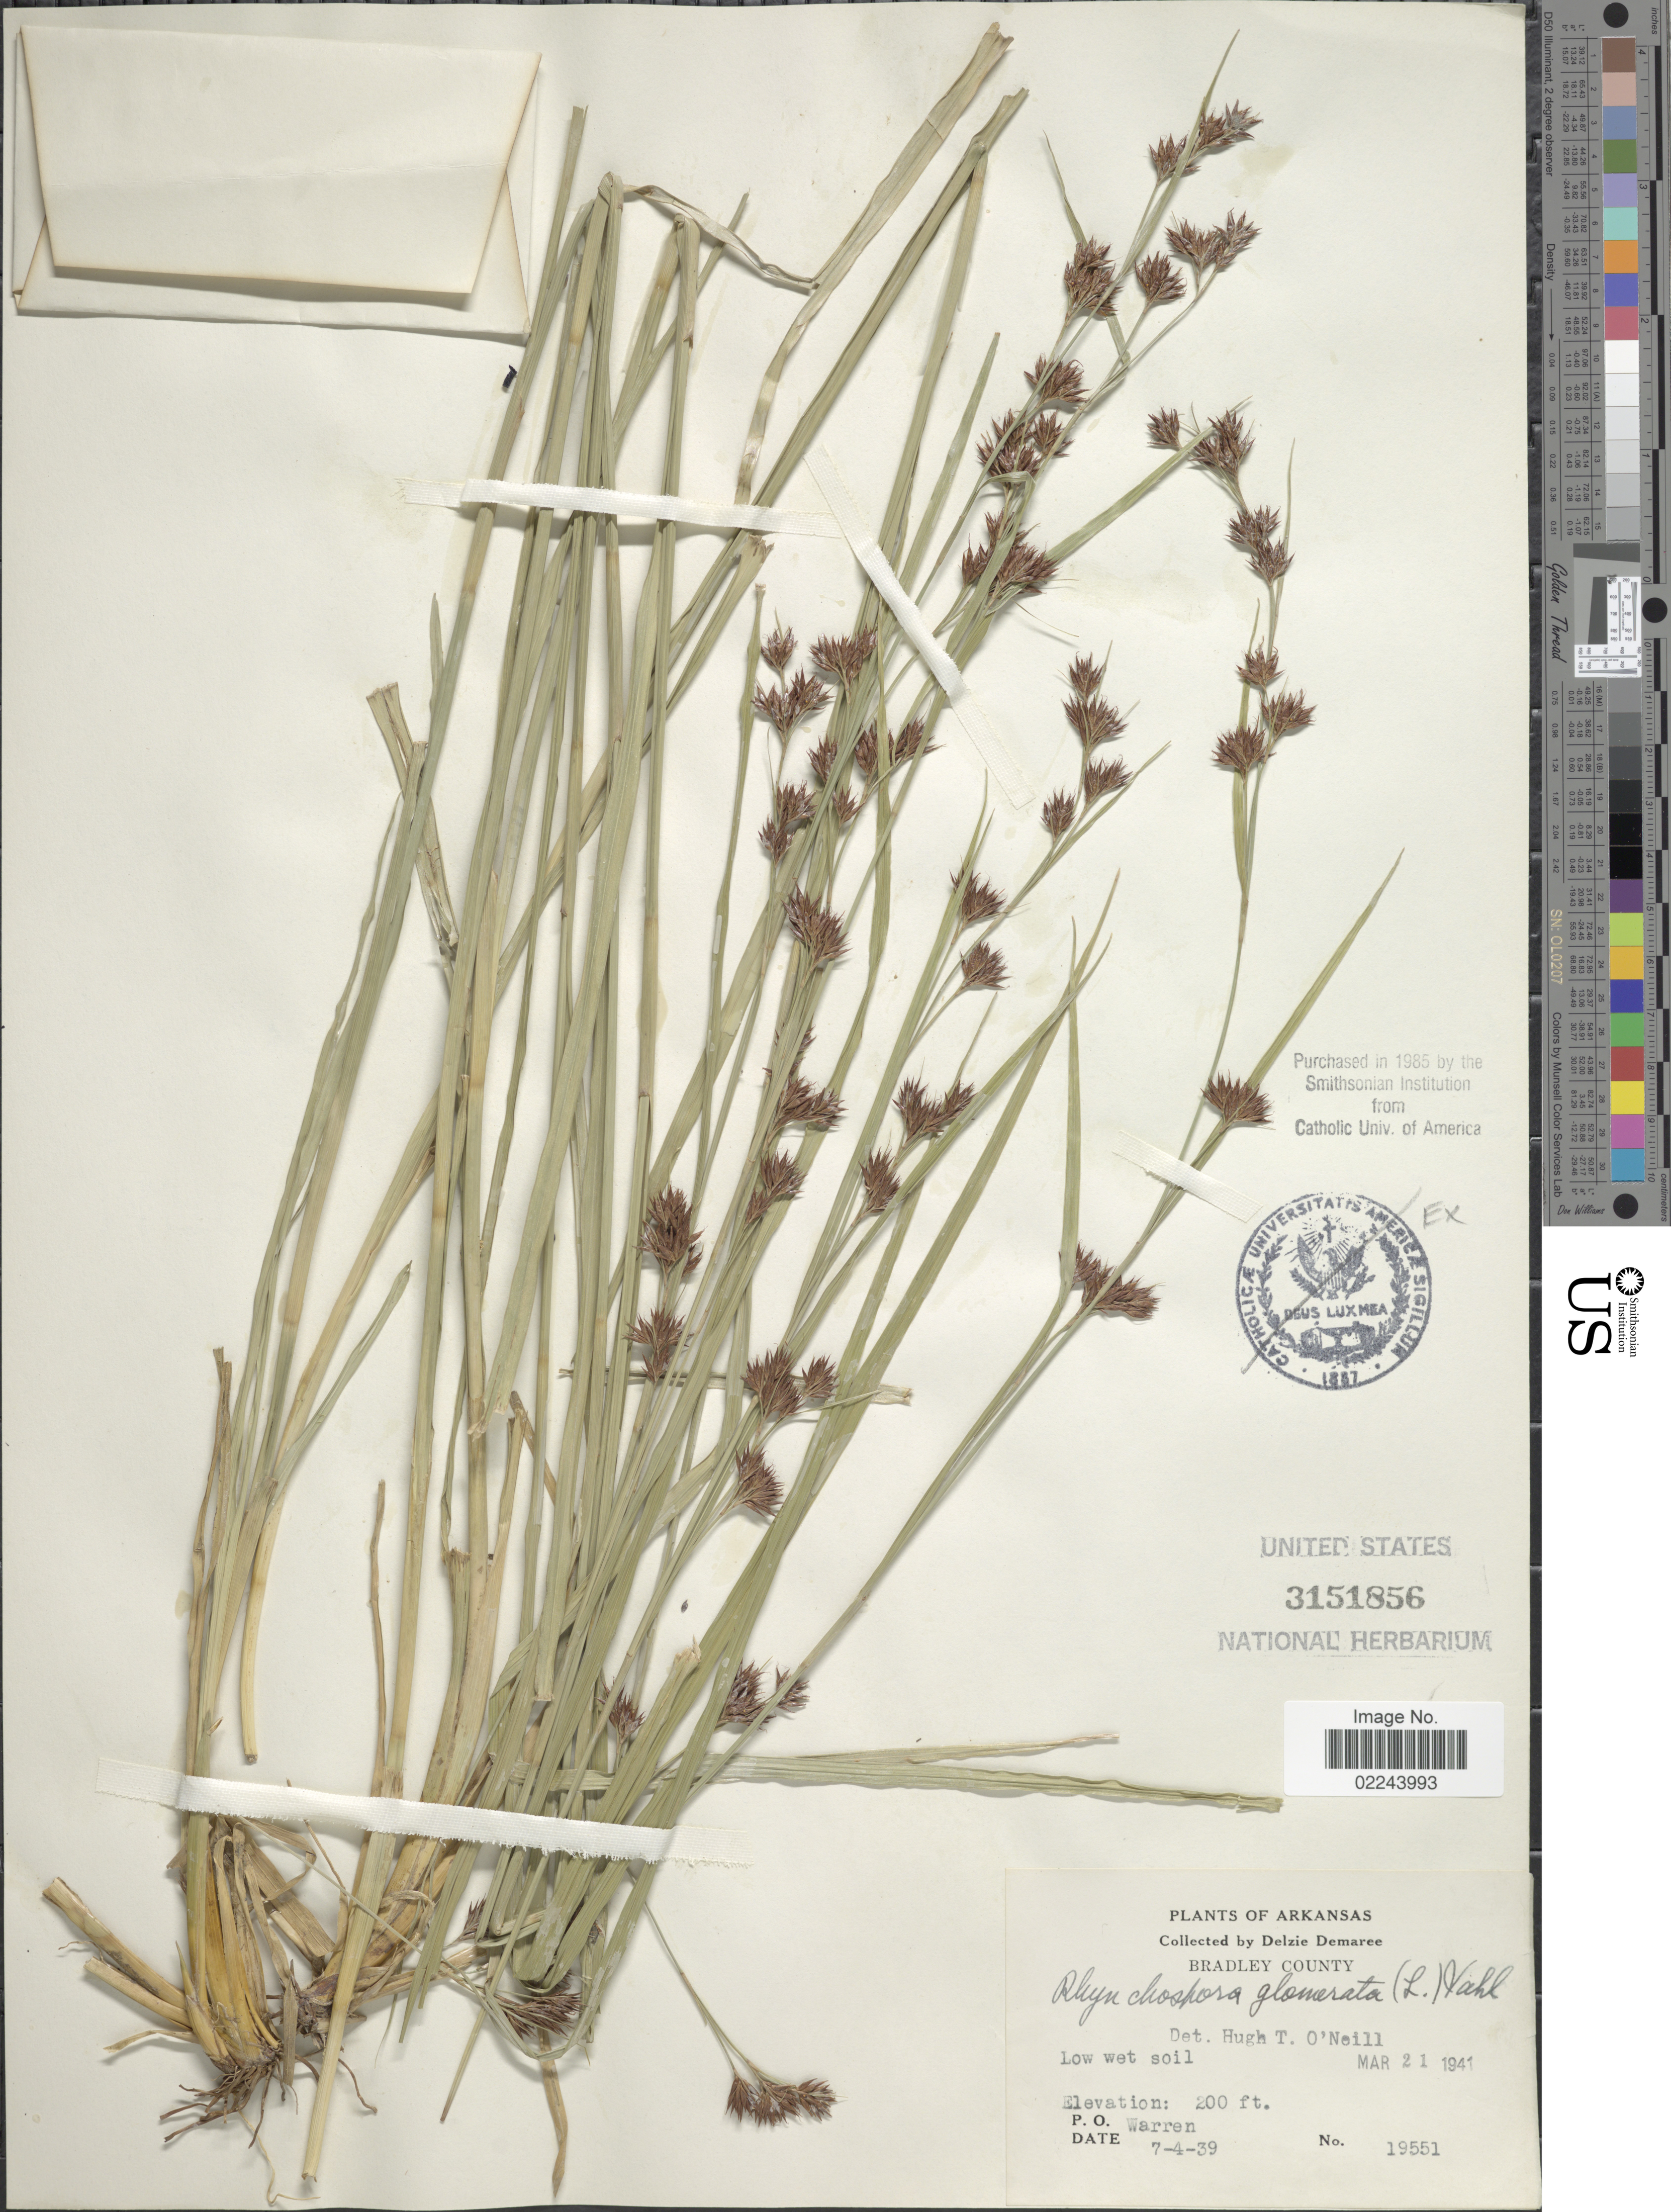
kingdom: Plantae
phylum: Tracheophyta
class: Liliopsida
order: Poales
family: Cyperaceae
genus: Rhynchospora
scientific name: Rhynchospora glomerata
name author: (L.) Vahl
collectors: D. Demaree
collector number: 19551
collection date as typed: Transcribed d/m/y: 4/7/39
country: United States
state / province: Arkansas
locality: Bradley County, P.O. Warren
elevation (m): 61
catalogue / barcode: US 3151856